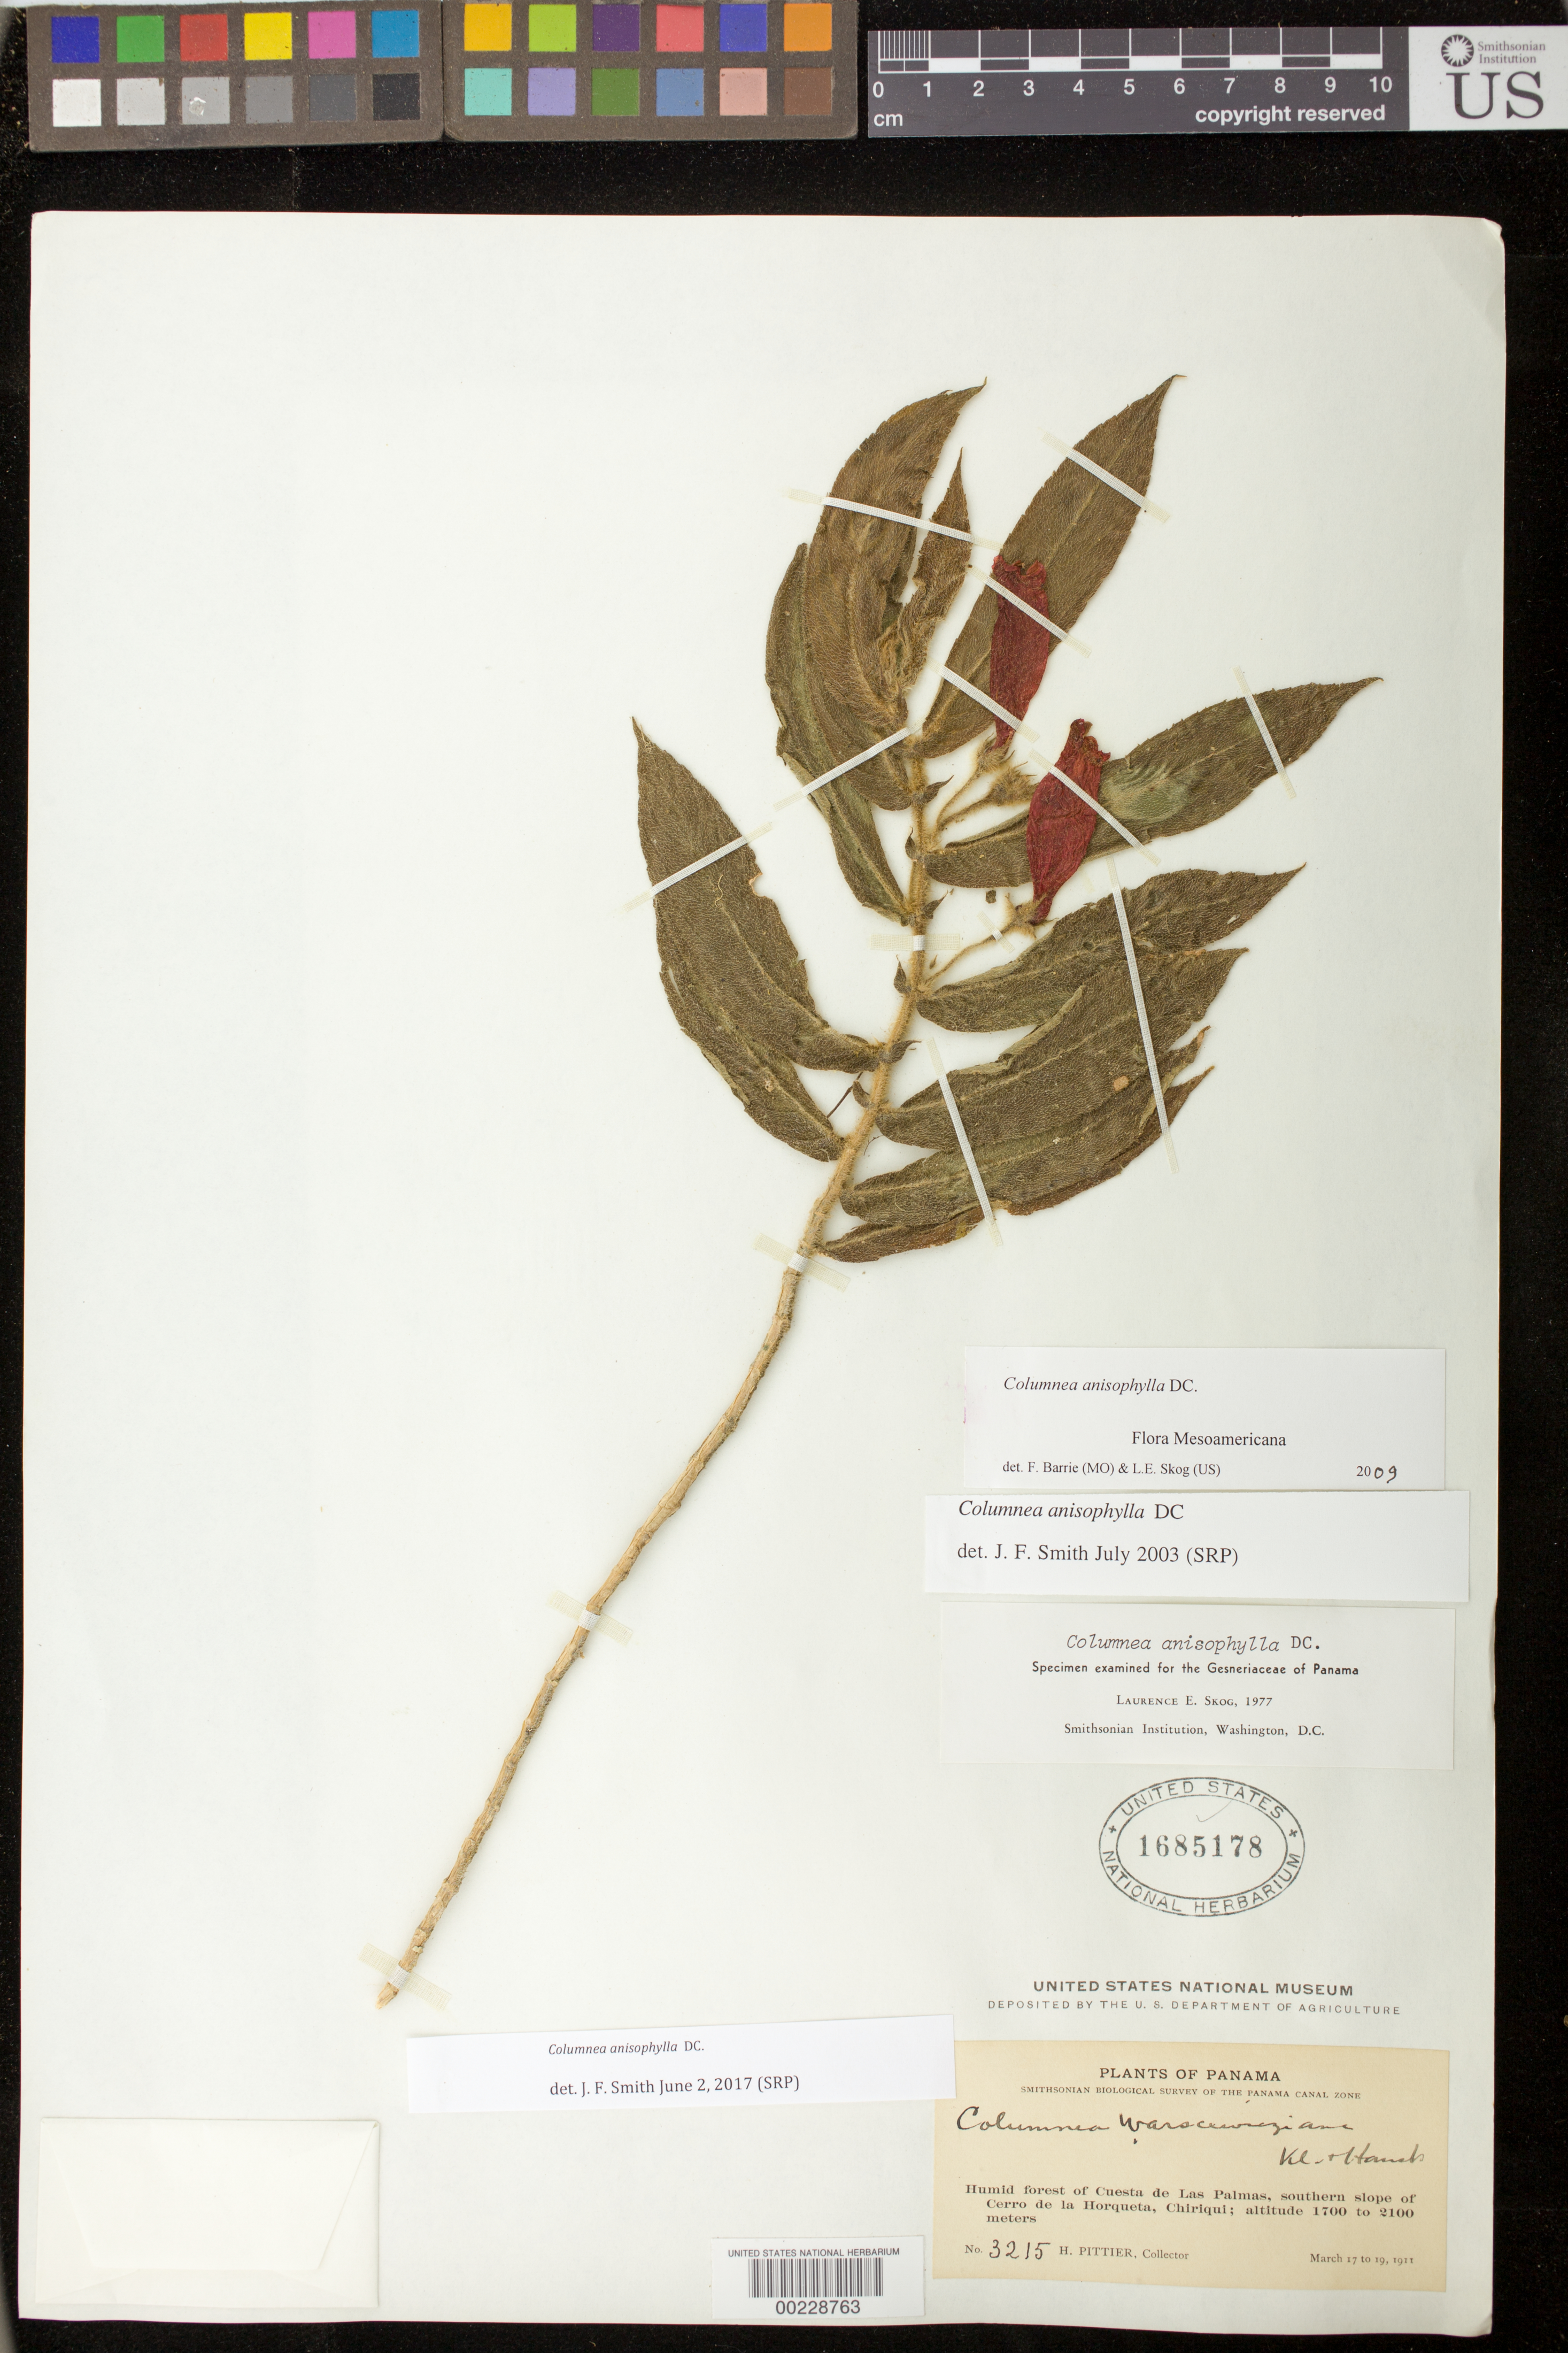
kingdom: Plantae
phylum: Tracheophyta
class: Magnoliopsida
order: Lamiales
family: Gesneriaceae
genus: Columnea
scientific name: Columnea anisophylla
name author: DC.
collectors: H. F. Pittier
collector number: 3215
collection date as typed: Mar 1911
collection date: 1911-03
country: Panama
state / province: Chiriquí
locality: Cuesta de las Palmas, southern slope of Cerro de la Horqueta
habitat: Humid forest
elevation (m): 1700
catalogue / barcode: US 1685178